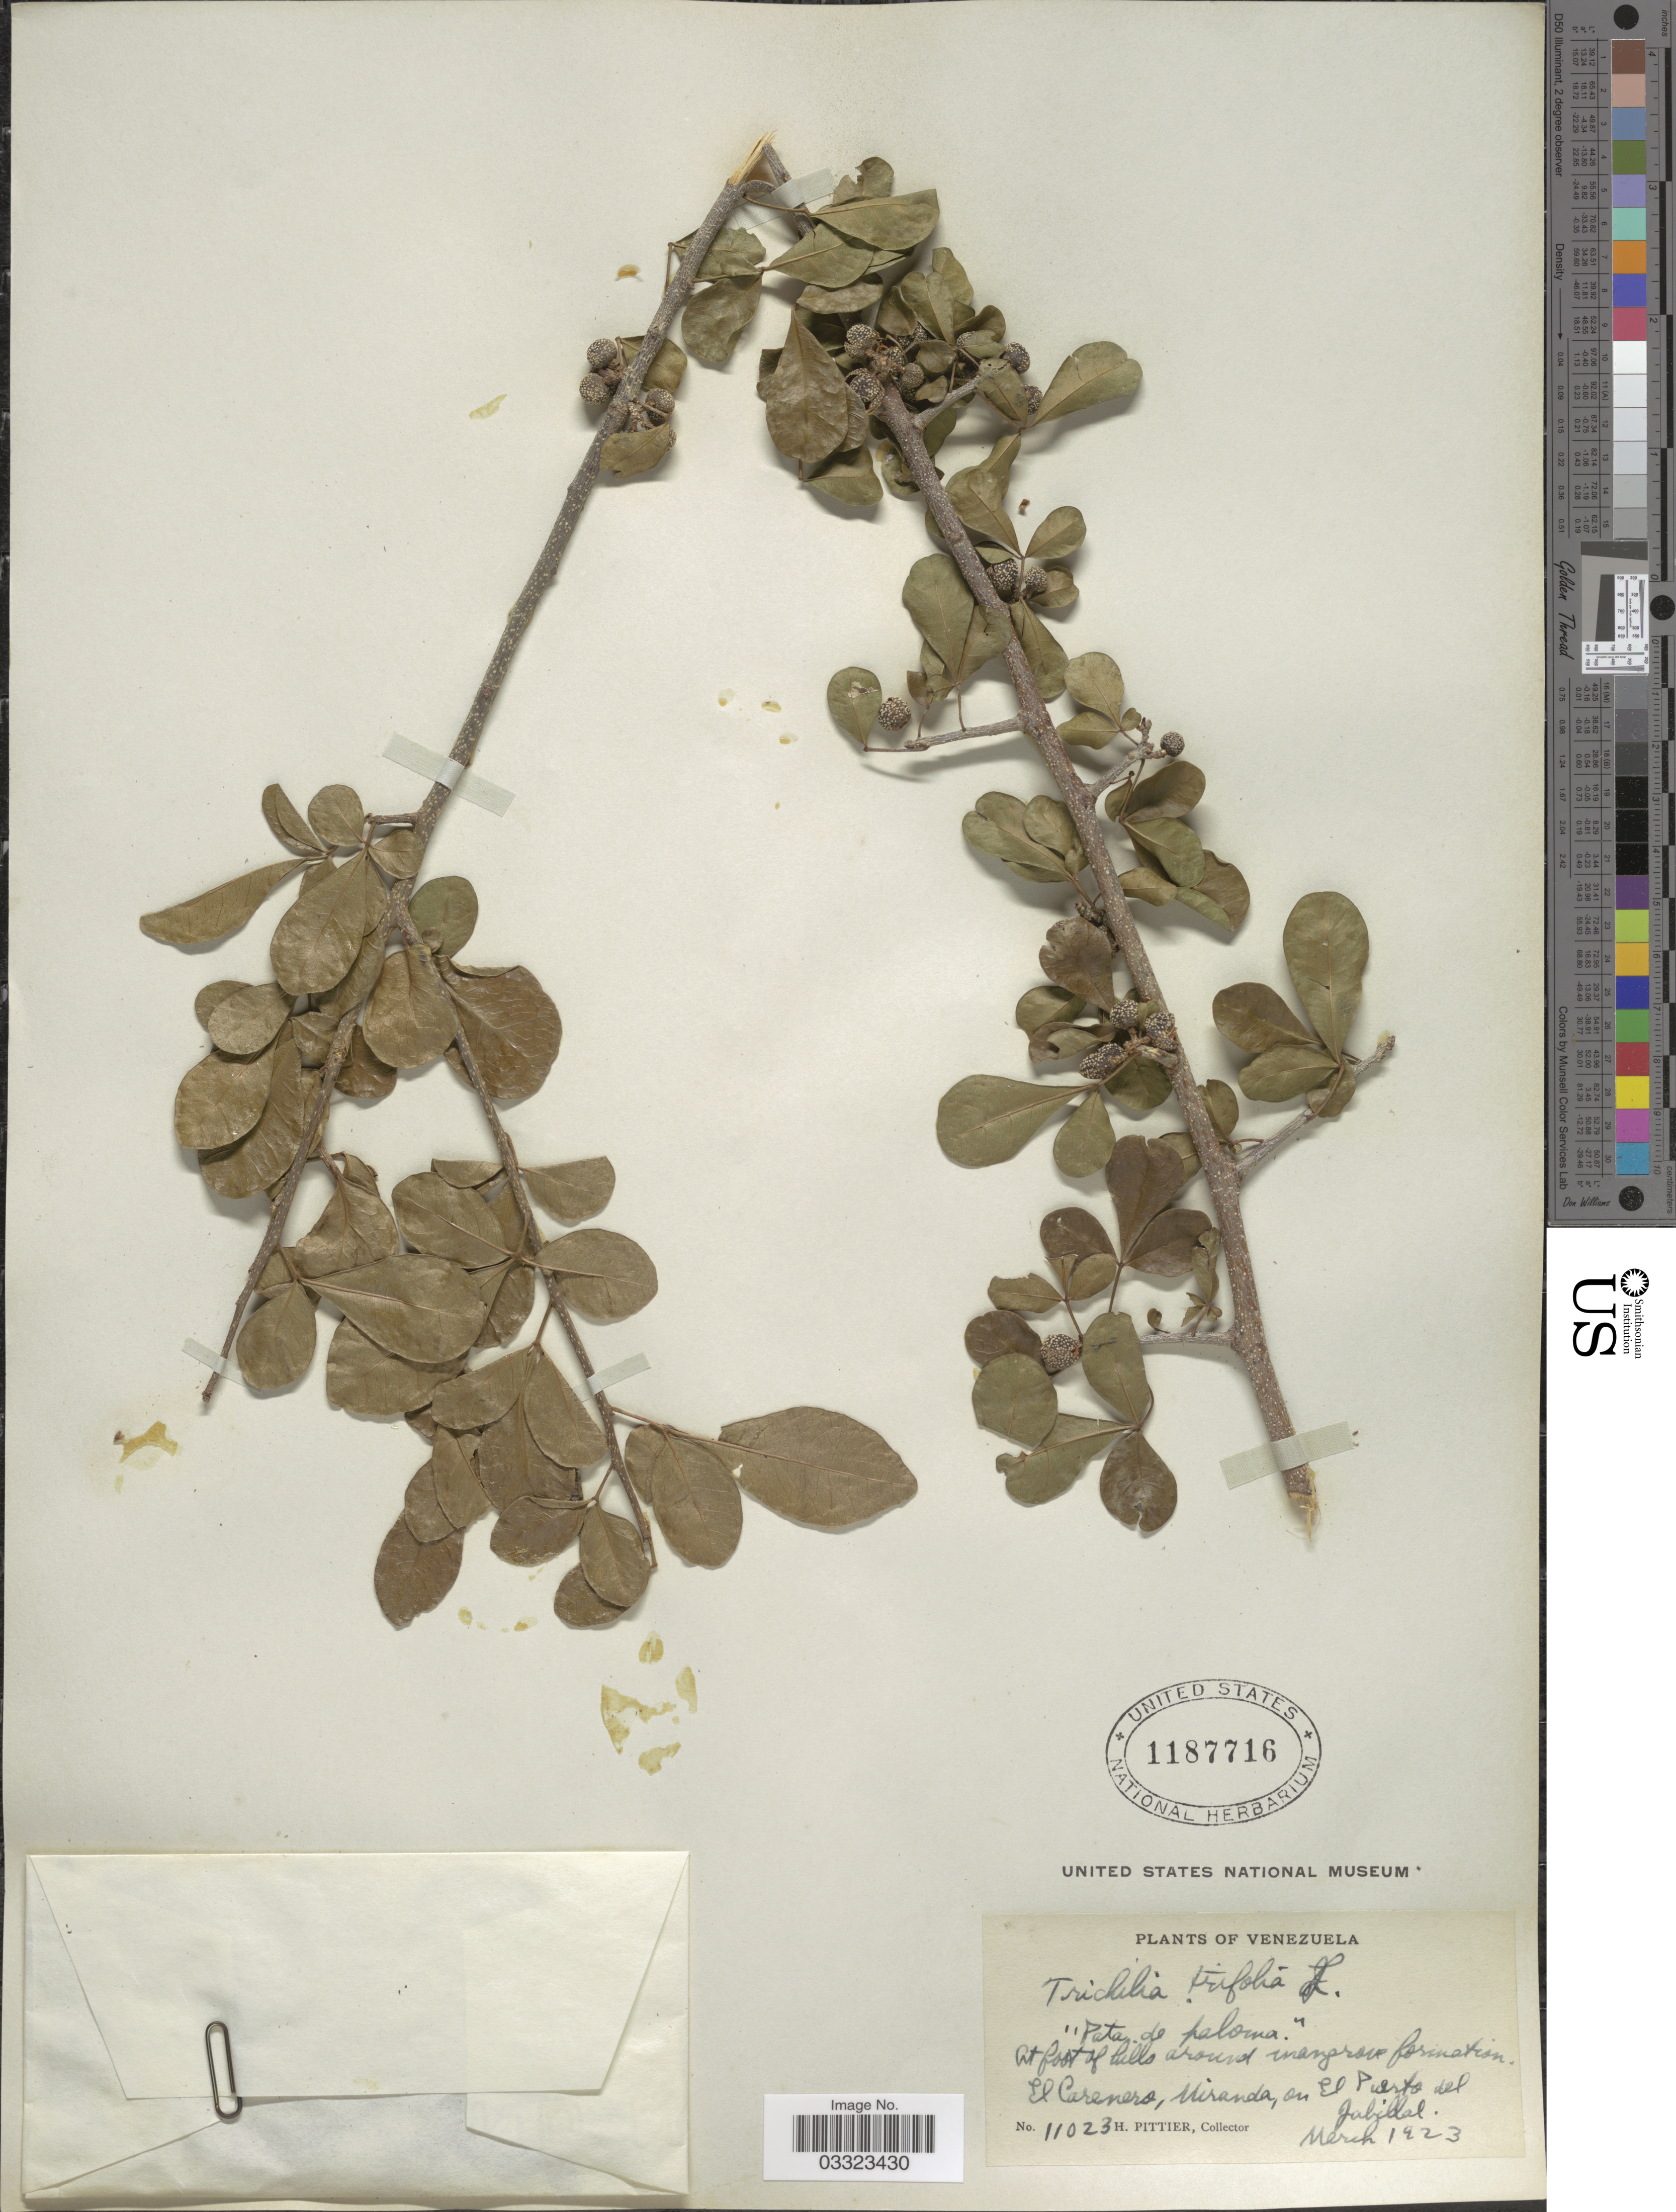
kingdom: Plantae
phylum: Tracheophyta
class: Magnoliopsida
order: Sapindales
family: Meliaceae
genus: Trichilia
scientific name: Trichilia trifolia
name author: L.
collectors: H. F. Pittier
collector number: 11023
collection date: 1923-03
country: Venezuela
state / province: Miranda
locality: El Carenero, on El Puerto del Jabillal.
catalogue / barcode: US 1187716